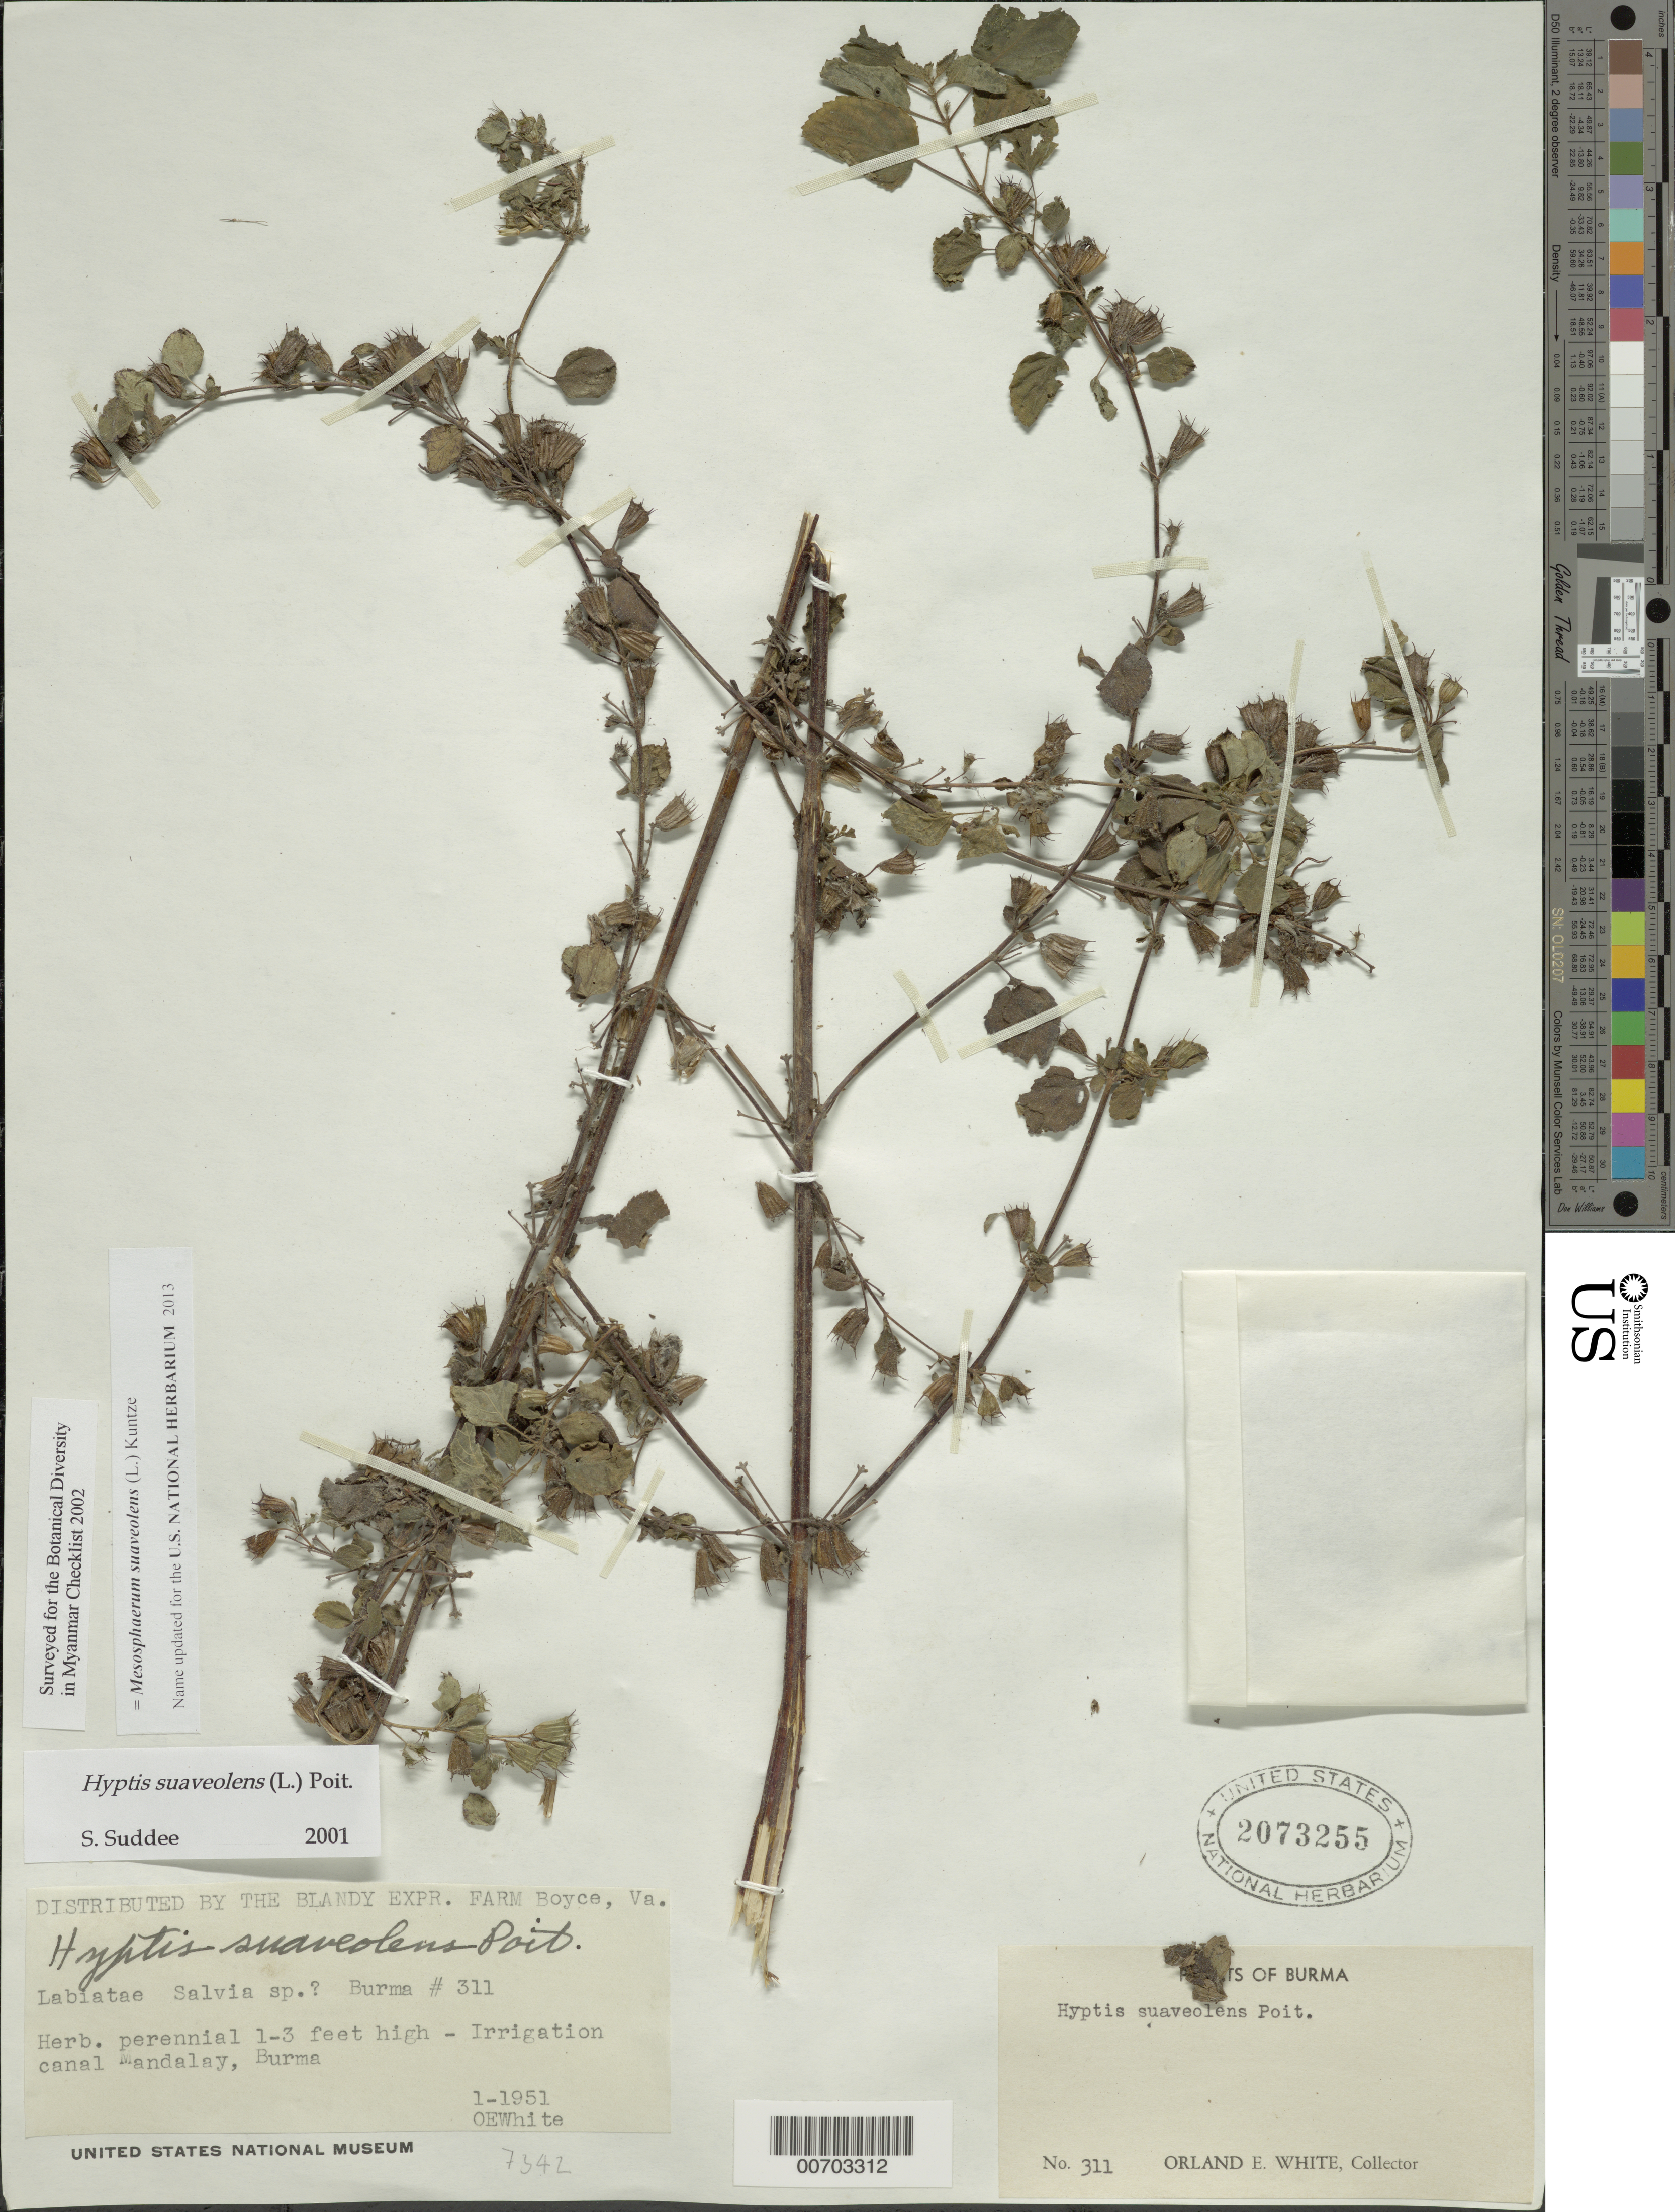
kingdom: Plantae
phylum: Tracheophyta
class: Magnoliopsida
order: Lamiales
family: Lamiaceae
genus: Hyptis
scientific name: Hyptis suaveolens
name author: (L.) Poit.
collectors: O. E. White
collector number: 311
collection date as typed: Jan 1951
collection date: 1951-01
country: Myanmar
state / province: Mandalay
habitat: Irrigation canal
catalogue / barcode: US 2073255